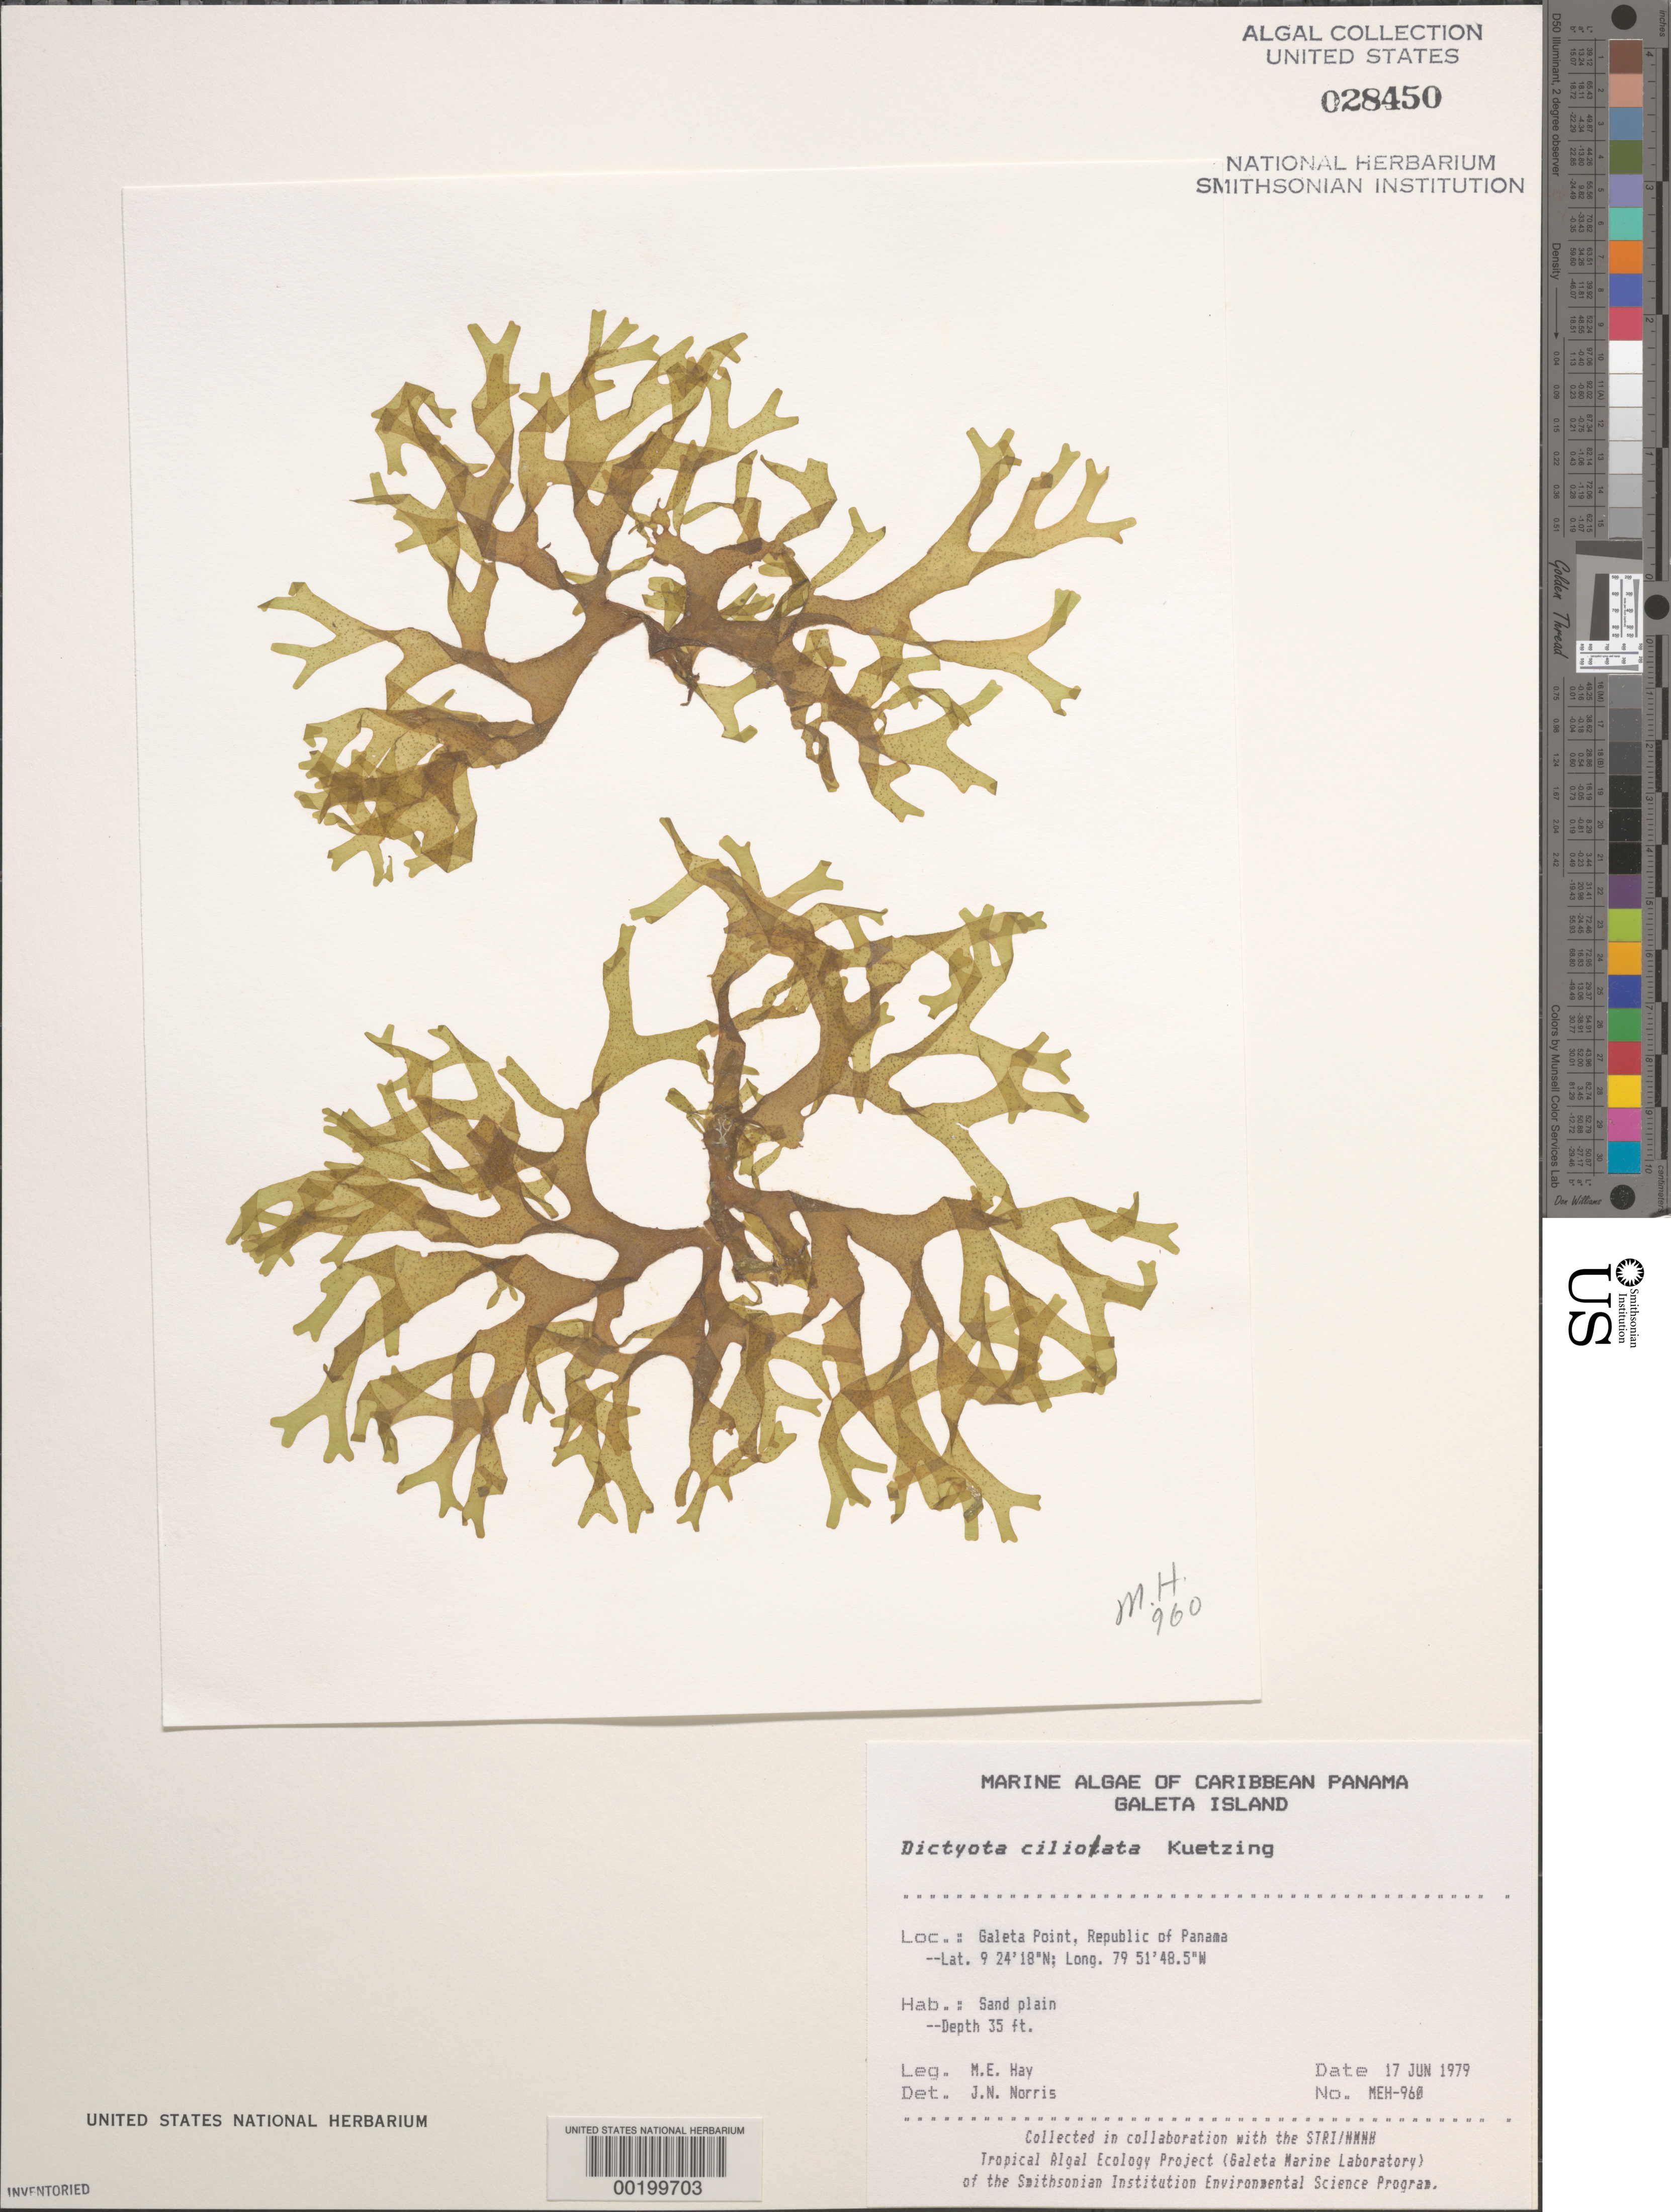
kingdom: Chromista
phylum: Ochrophyta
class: Phaeophyceae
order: Dictyotales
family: Dictyotaceae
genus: Dictyota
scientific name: Dictyota ciliolata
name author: Sond. ex Kütz.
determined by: Norris, James N.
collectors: M. E. Hay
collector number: MEH-960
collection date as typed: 17 Jun 1979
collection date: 1979-06-17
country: Panama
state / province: Colón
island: Galeta Island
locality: Galeta Point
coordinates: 9 24' 18" N, 79 51' 48.5" W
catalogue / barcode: US 28450